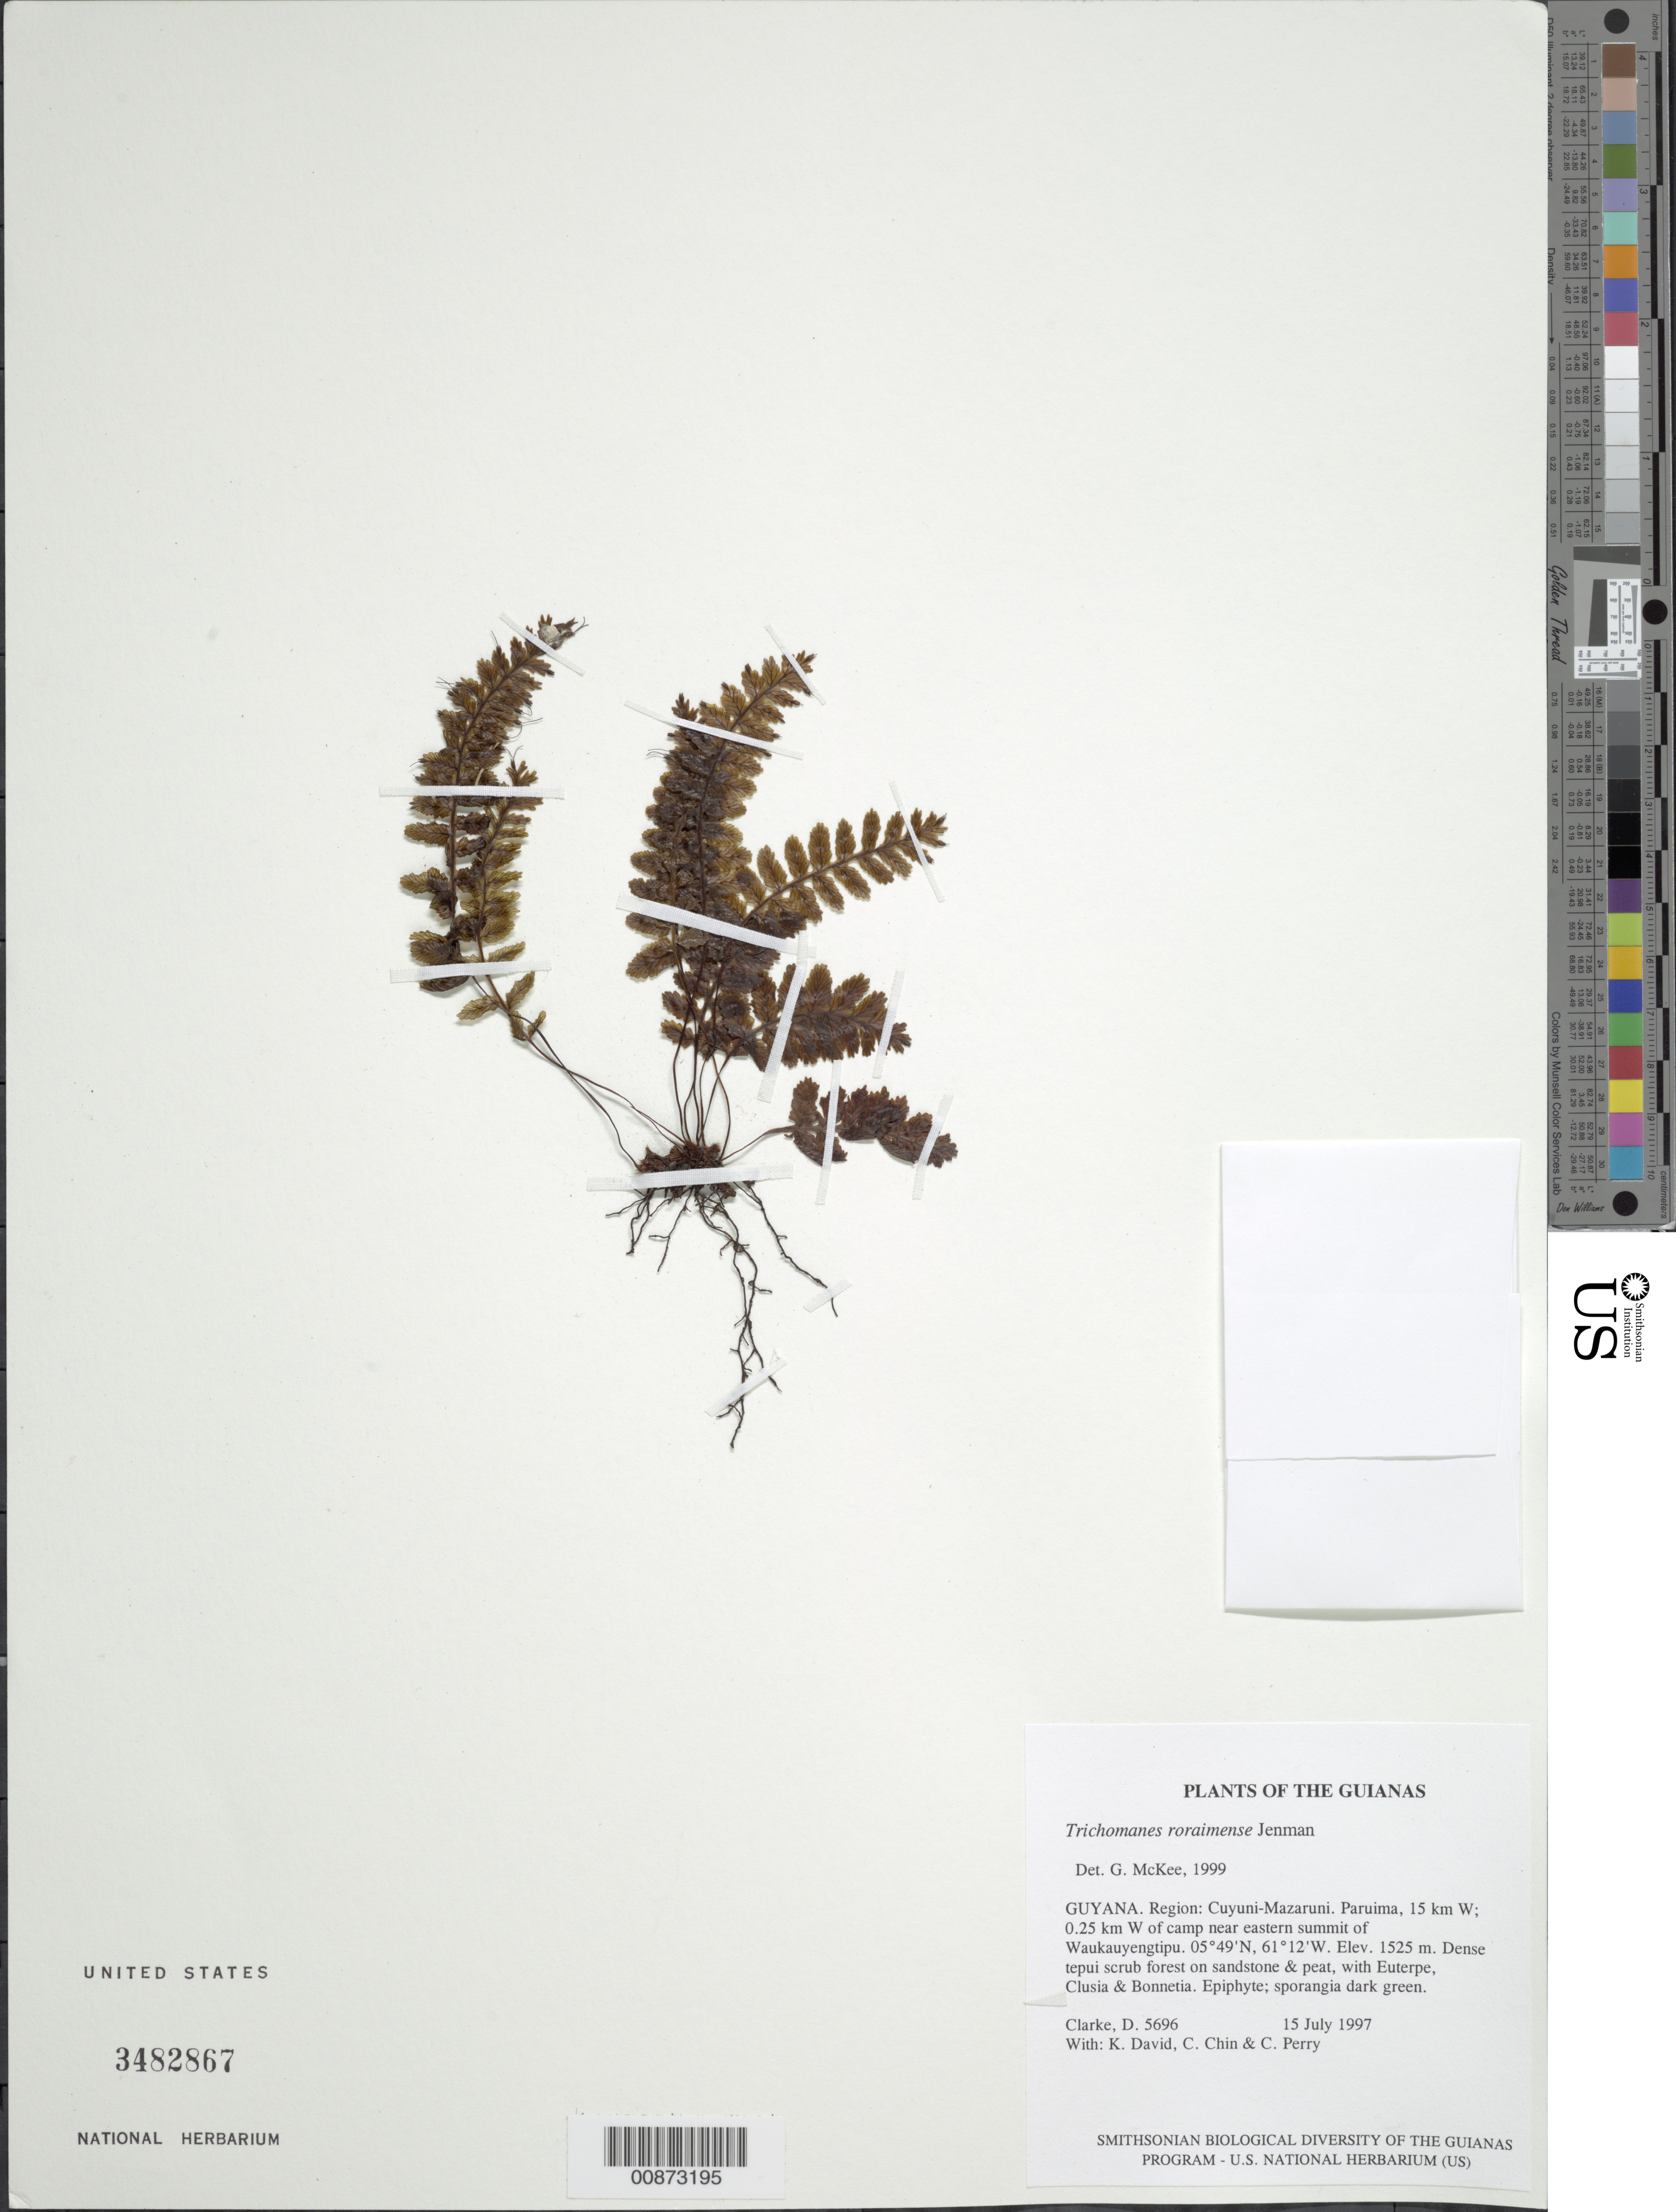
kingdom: Plantae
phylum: Tracheophyta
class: Polypodiopsida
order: Hymenophyllales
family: Hymenophyllaceae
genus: Trichomanes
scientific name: Trichomanes roraimense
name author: Jenman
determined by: McKee, G. S., (US), NMNH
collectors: H. D. Clarke, K. David, C. Chin & C. Perry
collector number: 5696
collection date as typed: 15 July 1997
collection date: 1997-07-15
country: Guyana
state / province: Cuyuni-Mazaruni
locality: Paruima, 15 km W; 0.25 km W of camp near eastern summit of Waukauyengtipu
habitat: Dense tepui scrub forest on sandstone & peat, with Euterpe, Clusia & Bonnetia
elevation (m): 1525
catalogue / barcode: US 3482867